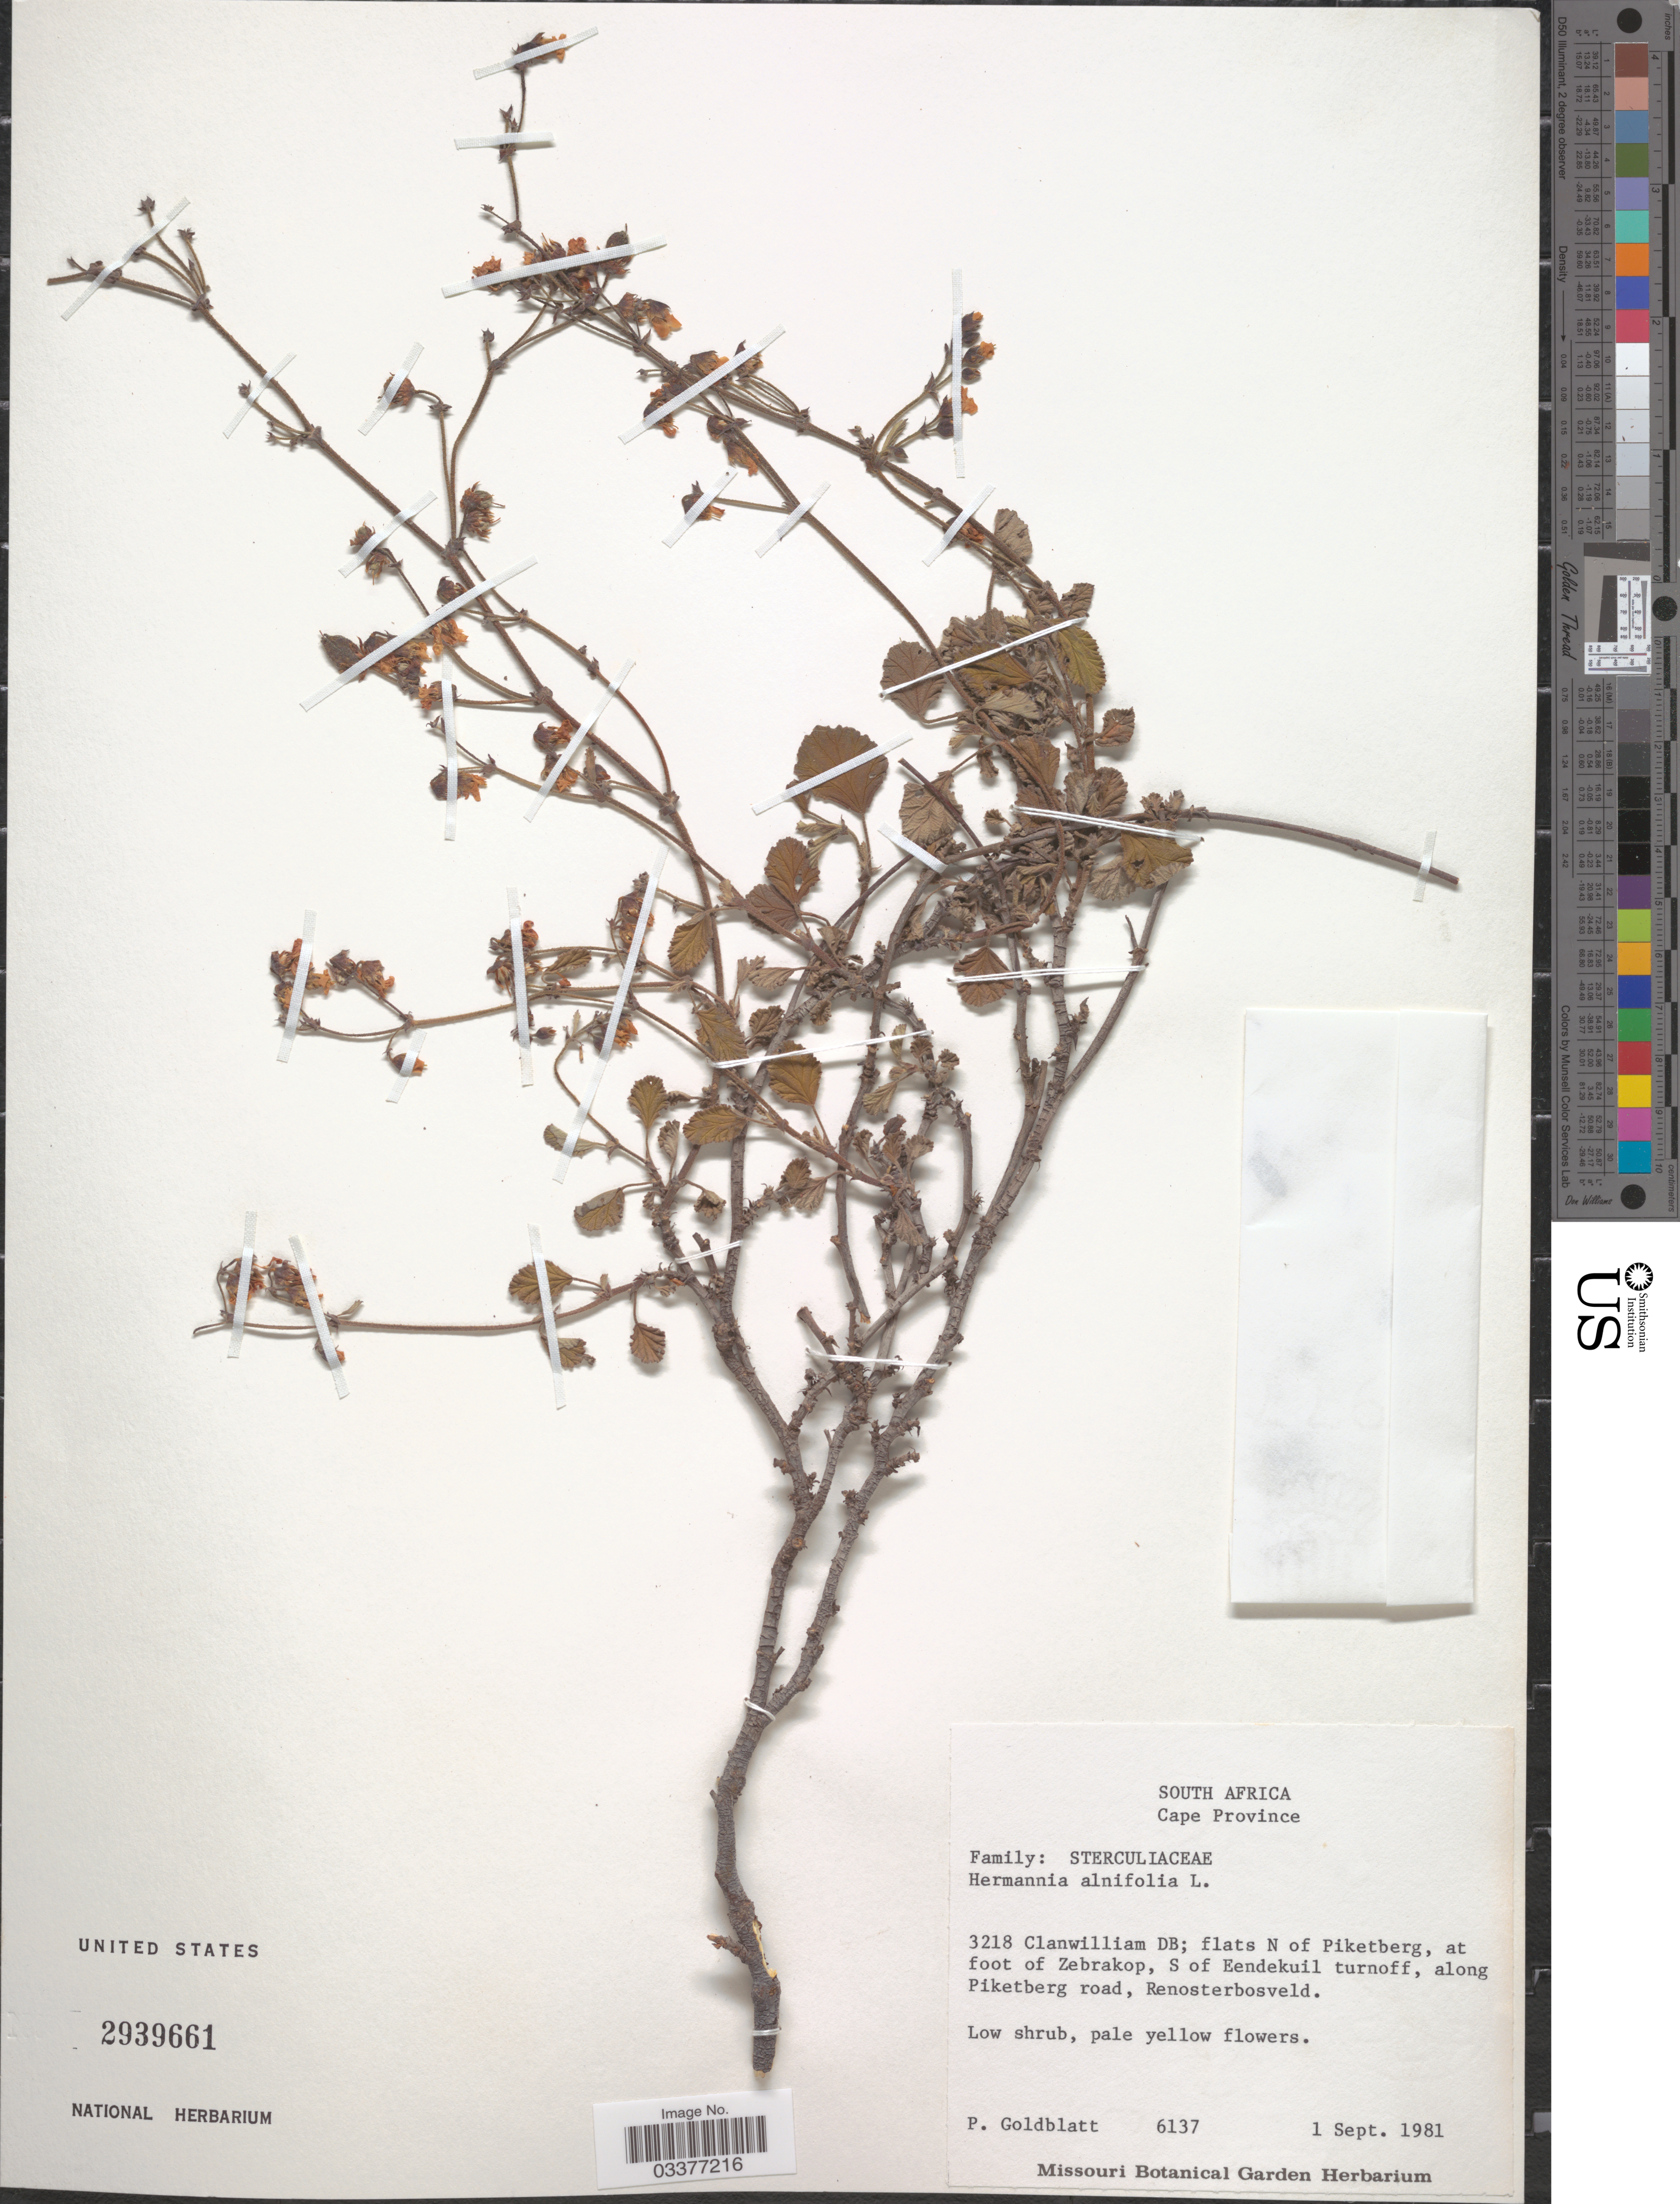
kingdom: Plantae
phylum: Tracheophyta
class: Magnoliopsida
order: Malvales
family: Malvaceae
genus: Hermannia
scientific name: Hermannia alnifolia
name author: L.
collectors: P. Goldblatt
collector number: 6137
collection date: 1981-09-01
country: South Africa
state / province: Western Cape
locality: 3218 Clanwilliam DB; flats B of Piketberg, at foot of Zebrakop, S of Eendekuil turnoff, along Piketberg road, Renosterbosveld.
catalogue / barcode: US 2939661